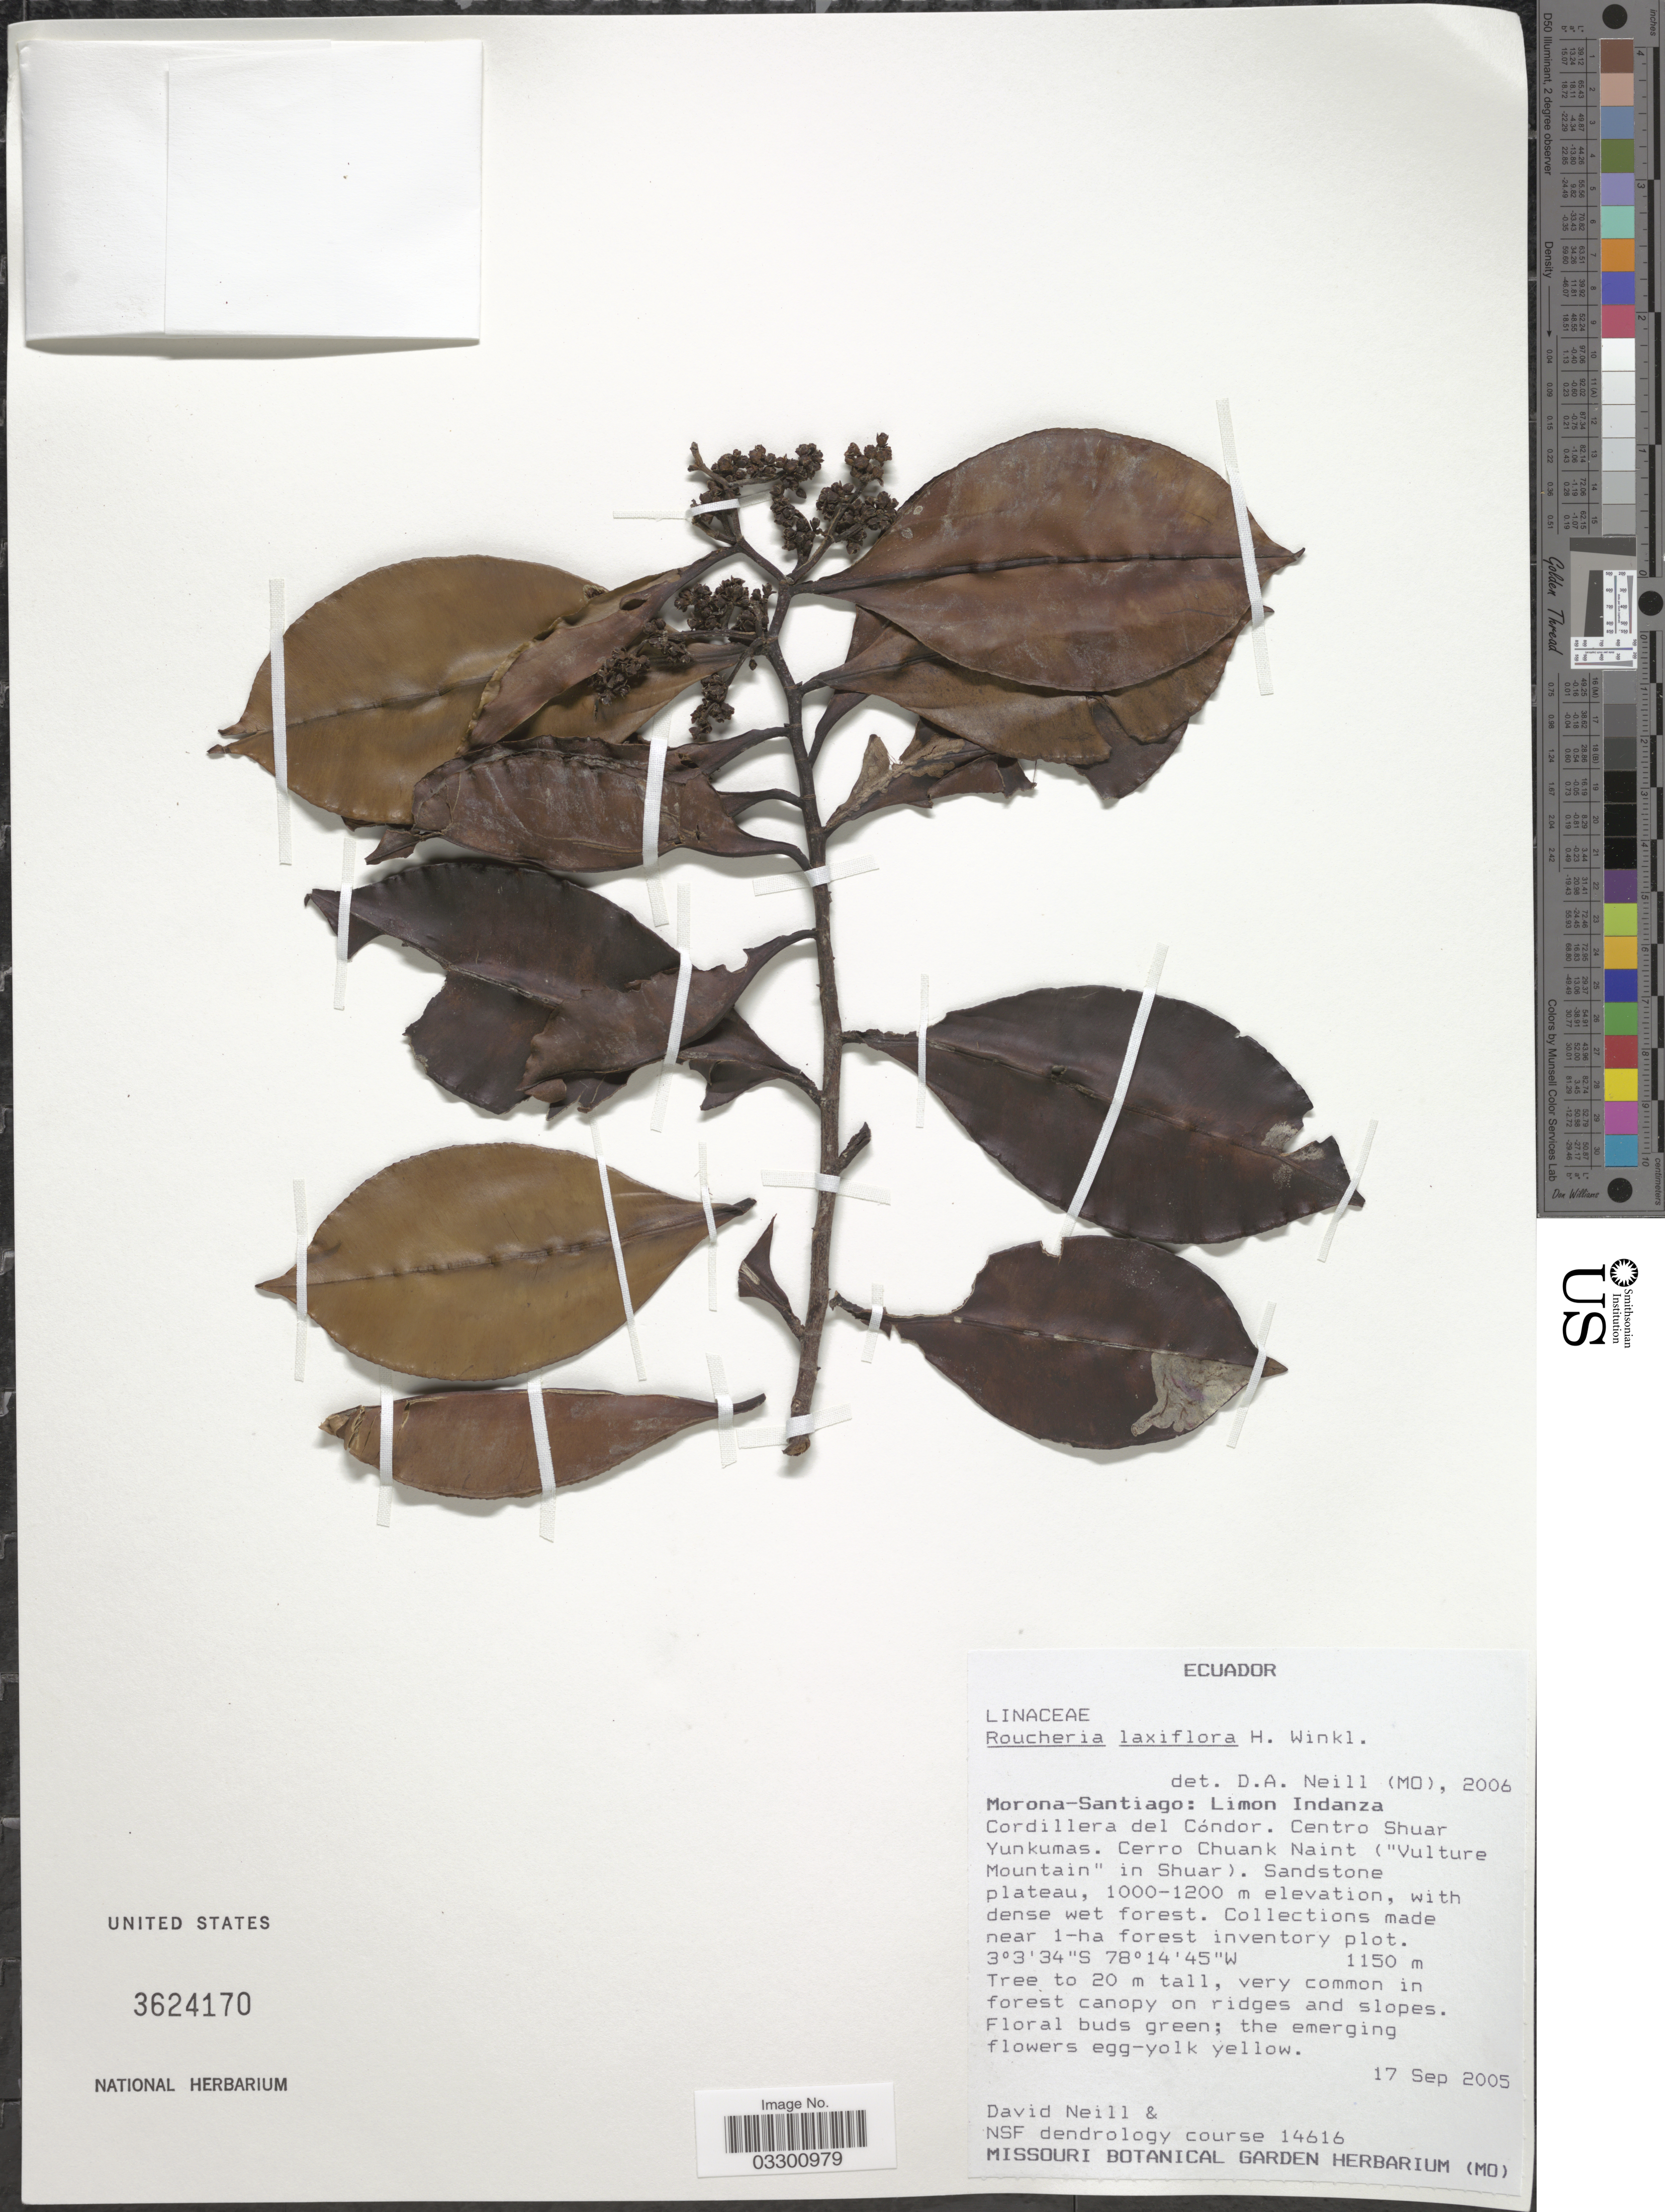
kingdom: Plantae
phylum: Tracheophyta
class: Magnoliopsida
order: Malpighiales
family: Linaceae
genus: Roucheria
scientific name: Roucheria laxiflora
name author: H. Winkl.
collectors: D. Neill & NSF Dendrology Course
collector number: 14616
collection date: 2005-09-17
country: Ecuador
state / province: Morona-Santiago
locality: Limon Indanza. Cordillera del Cóndor. Centro Shuar Yunkumas. Cerro Chuank Naint ( "Vulture Mountain" in Shuar).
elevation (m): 1000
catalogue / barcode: US 3624170